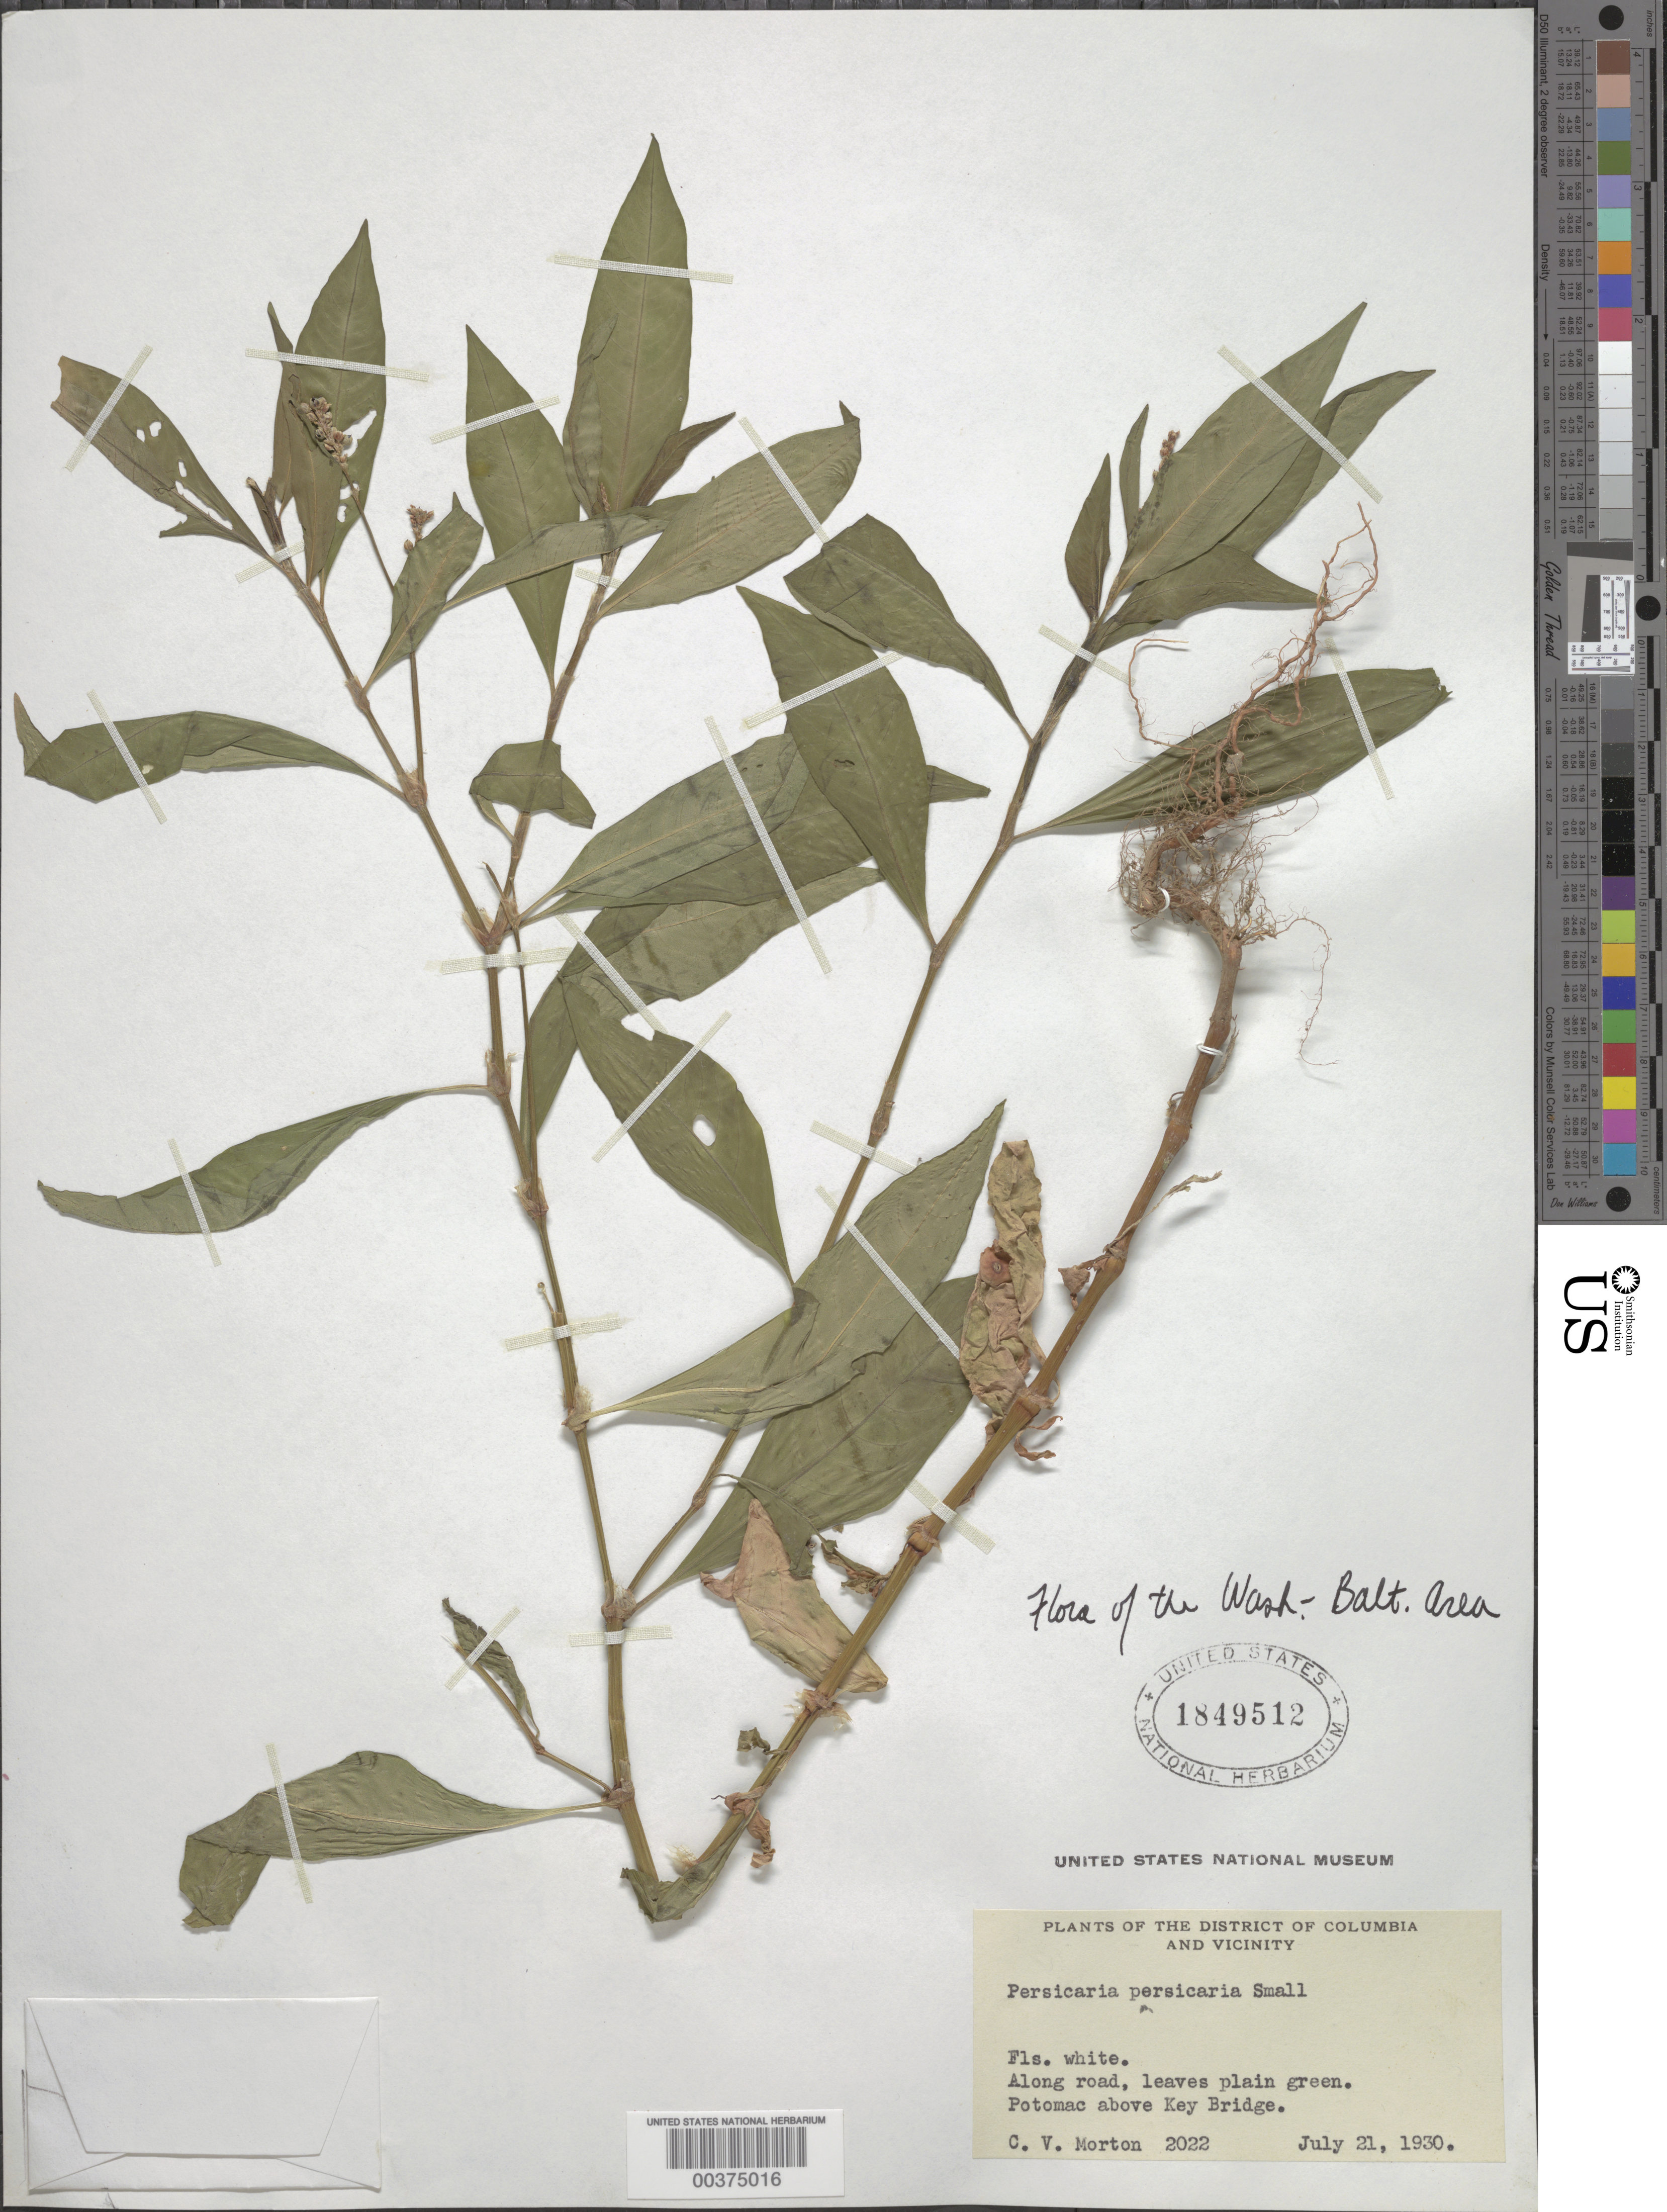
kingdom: Plantae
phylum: Tracheophyta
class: Magnoliopsida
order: Caryophyllales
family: Polygonaceae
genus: Persicaria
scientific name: Persicaria maculosa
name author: S.F. Gray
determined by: Atha, D. E.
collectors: C. V. Morton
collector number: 2022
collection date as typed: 21 Jul 1930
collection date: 1930-07-21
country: United States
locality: Potomac River above Key Bridge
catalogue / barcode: US 1849512